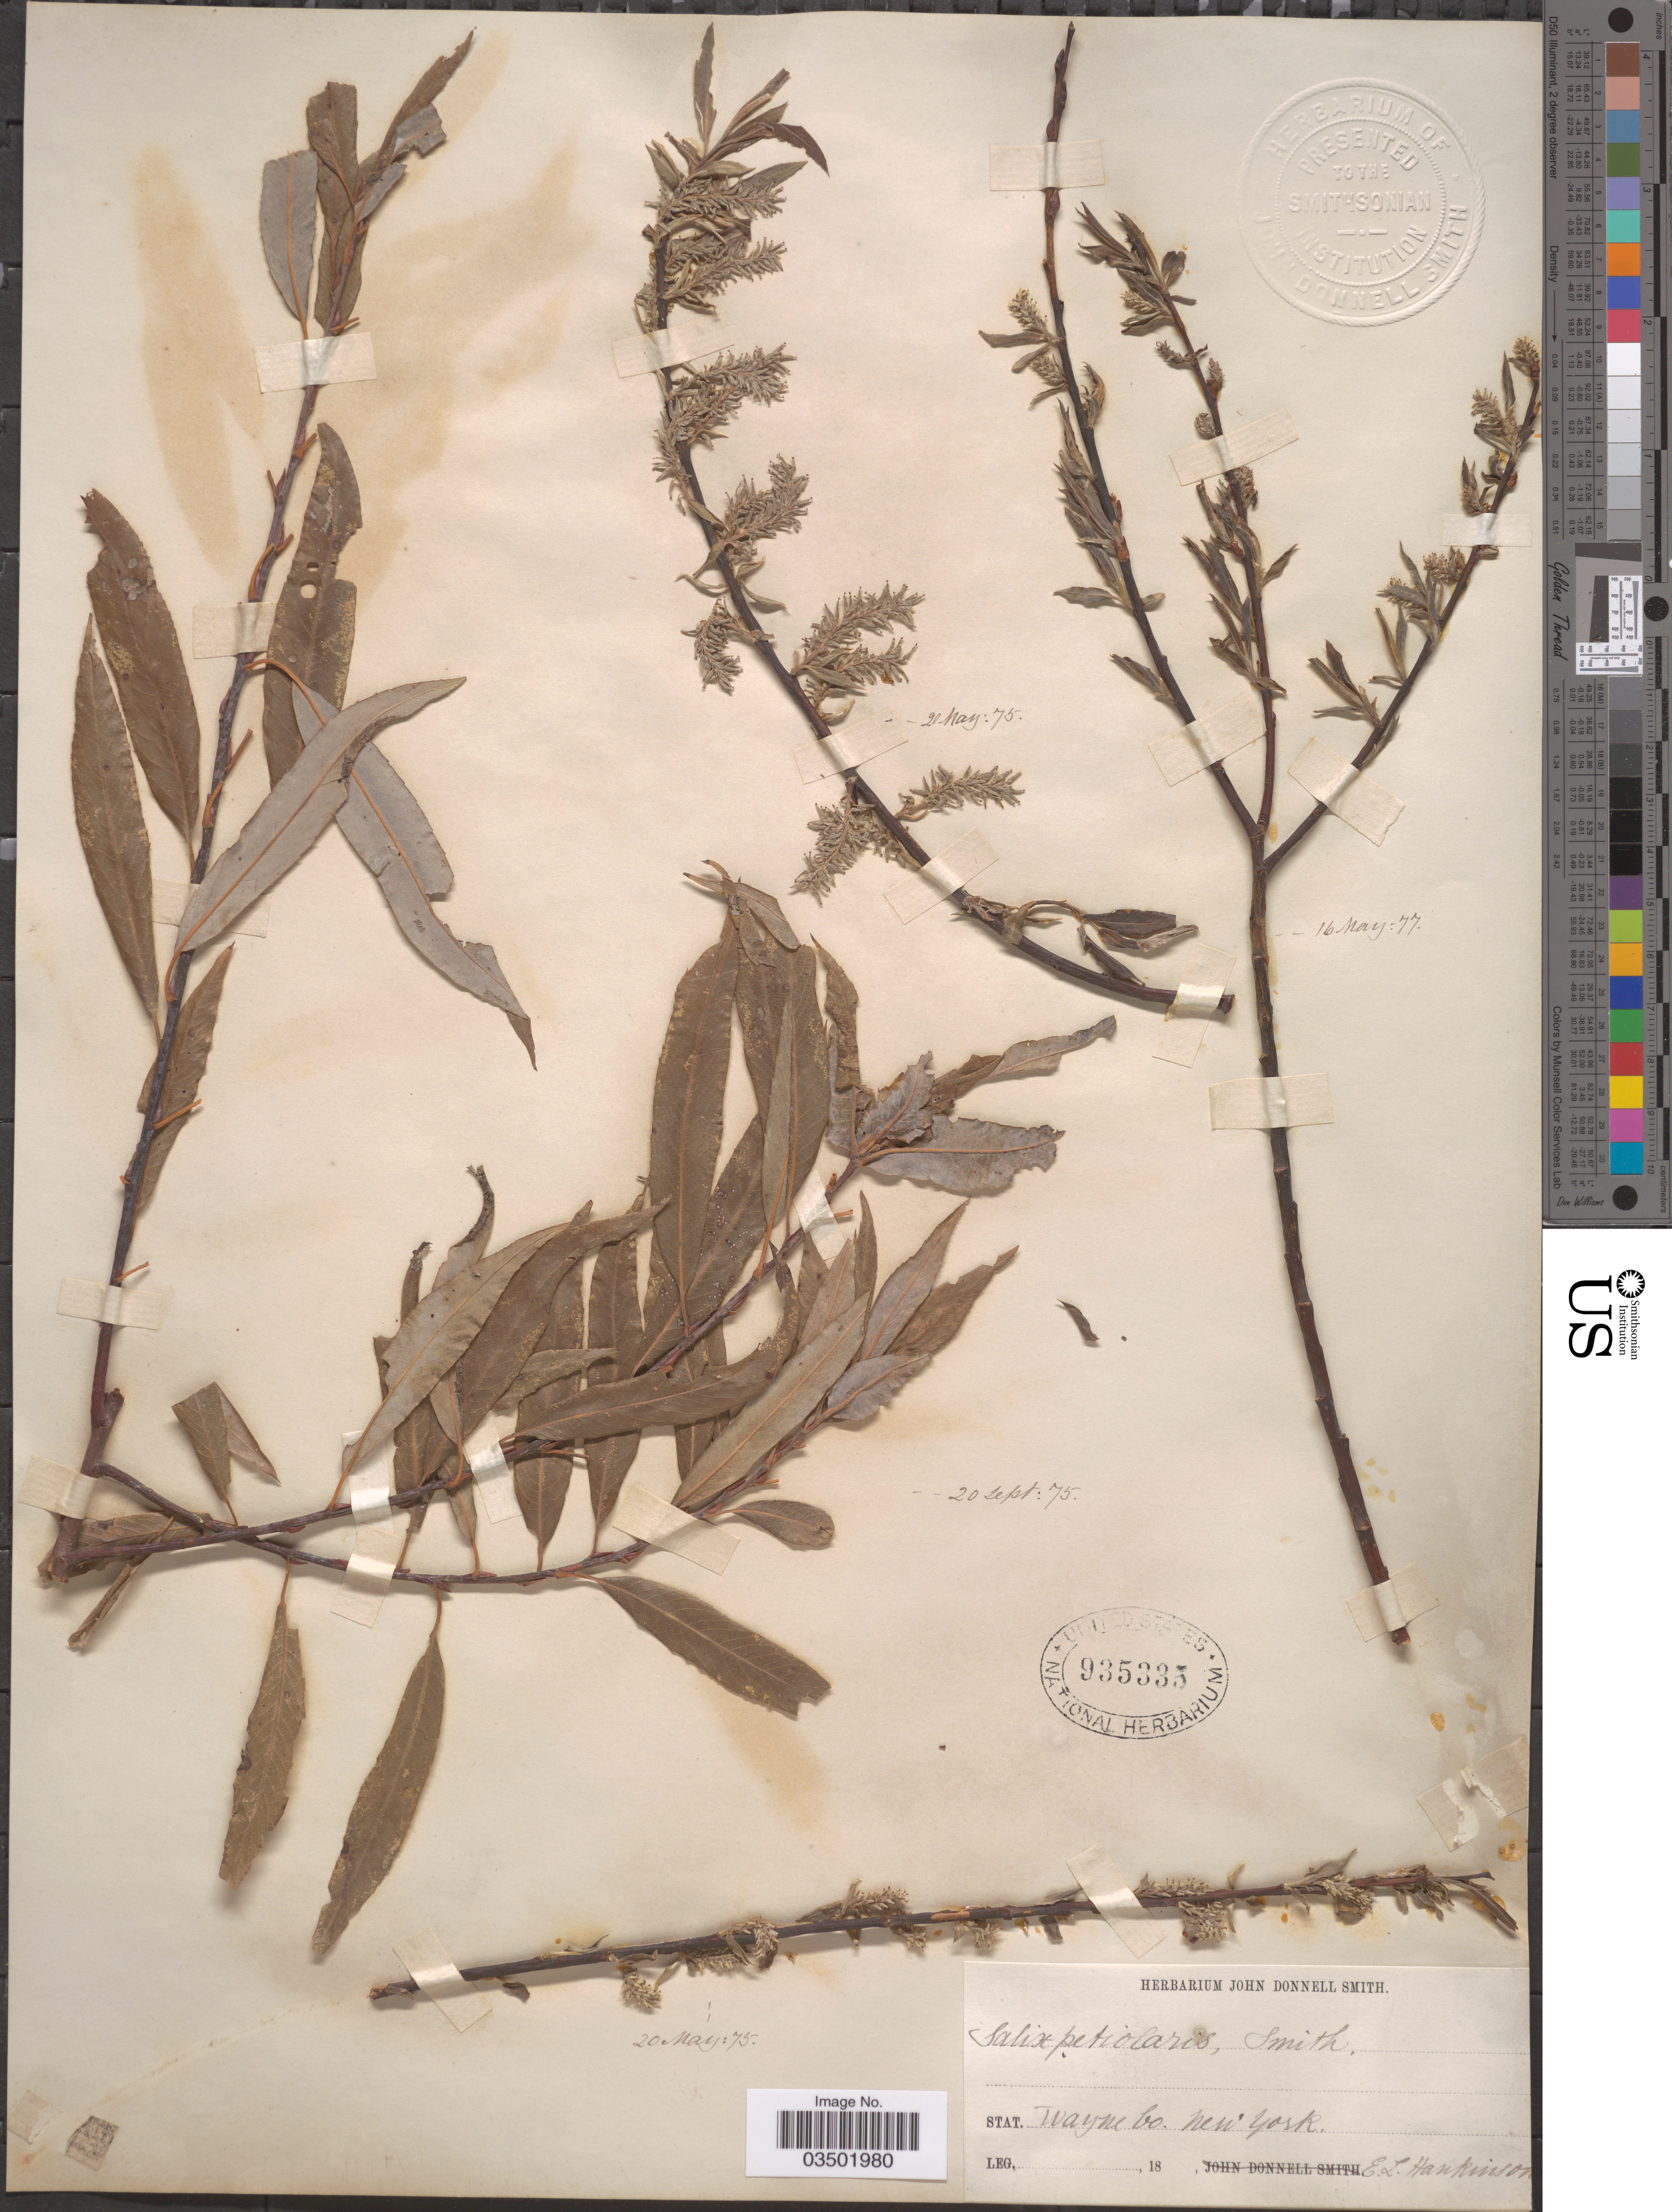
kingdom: Plantae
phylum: Tracheophyta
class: Magnoliopsida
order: Malpighiales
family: Salicaceae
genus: Salix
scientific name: Salix petiolaris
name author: Sm.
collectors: E. Hankenson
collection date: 1875-05-20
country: United States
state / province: New York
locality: Stat. Wayne Co.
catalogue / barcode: US 935335